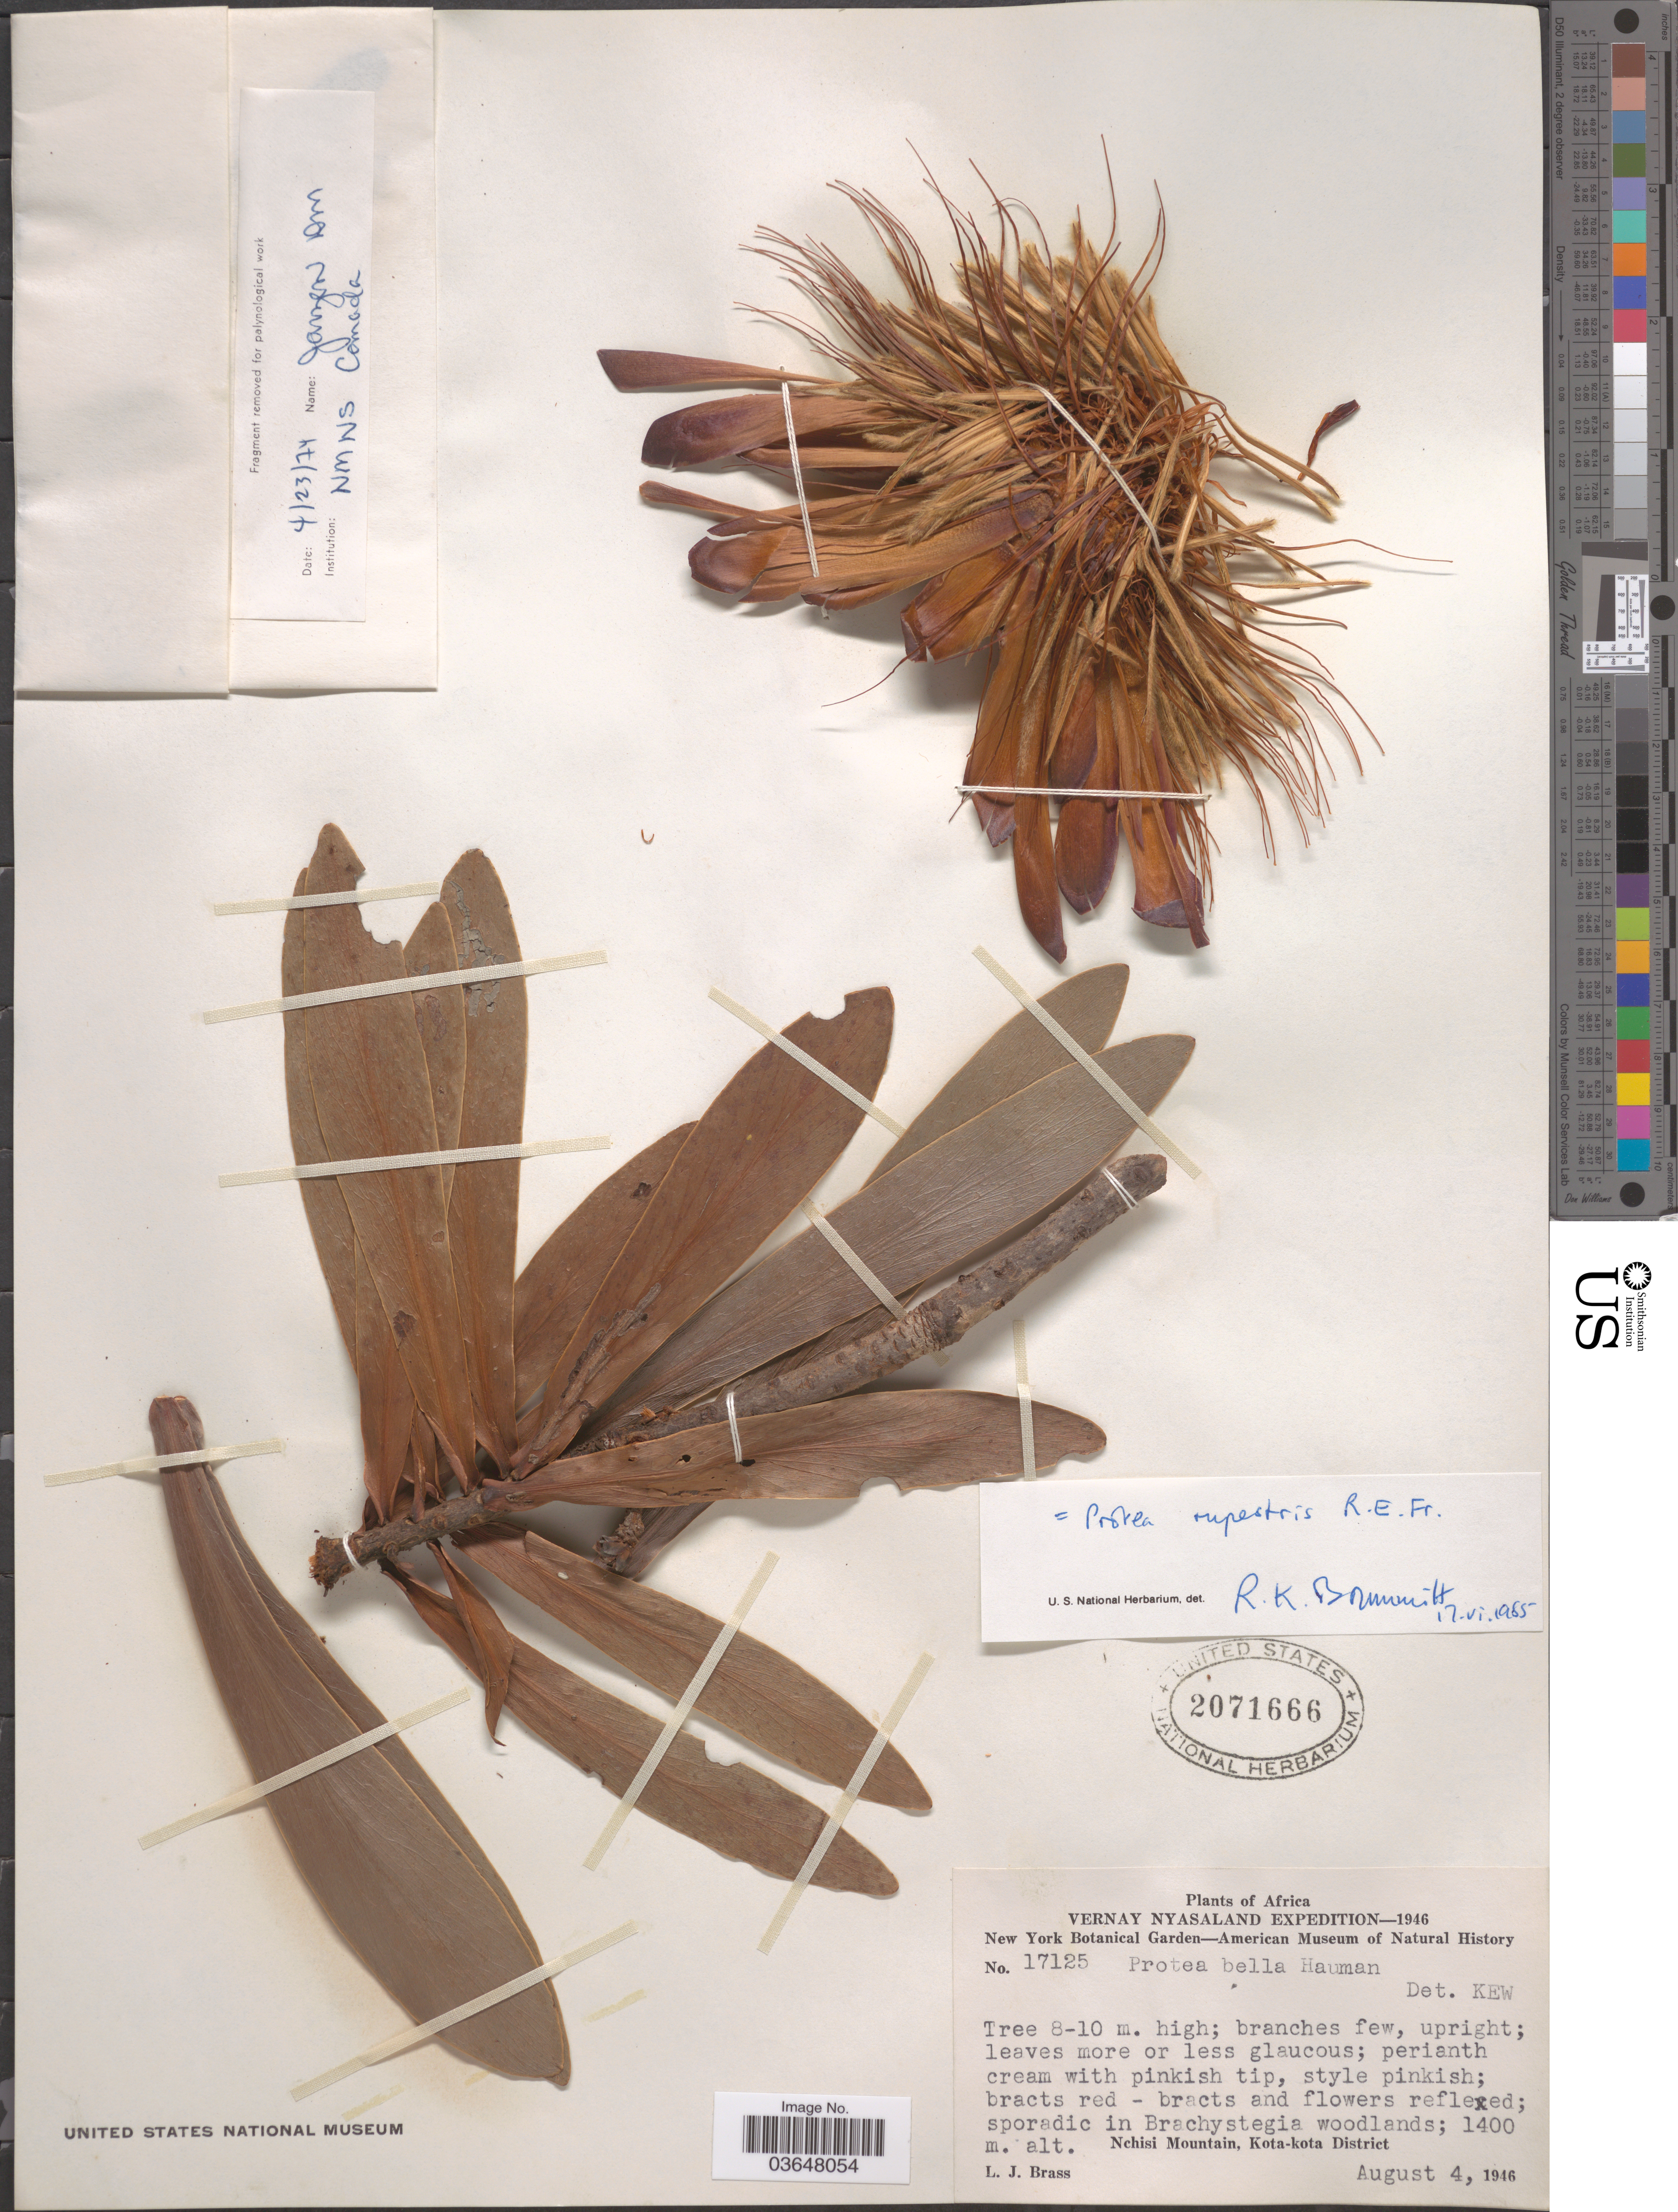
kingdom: Plantae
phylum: Tracheophyta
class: Magnoliopsida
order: Proteales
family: Proteaceae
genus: Protea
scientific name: Protea rupestris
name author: R.E. Fr.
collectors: L. J. Brass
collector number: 17125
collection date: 1946-08-04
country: Malawi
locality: Vernay Nyasaland. Nchisi Mountain, Kota-kota District.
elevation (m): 1400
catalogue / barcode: US 2071666